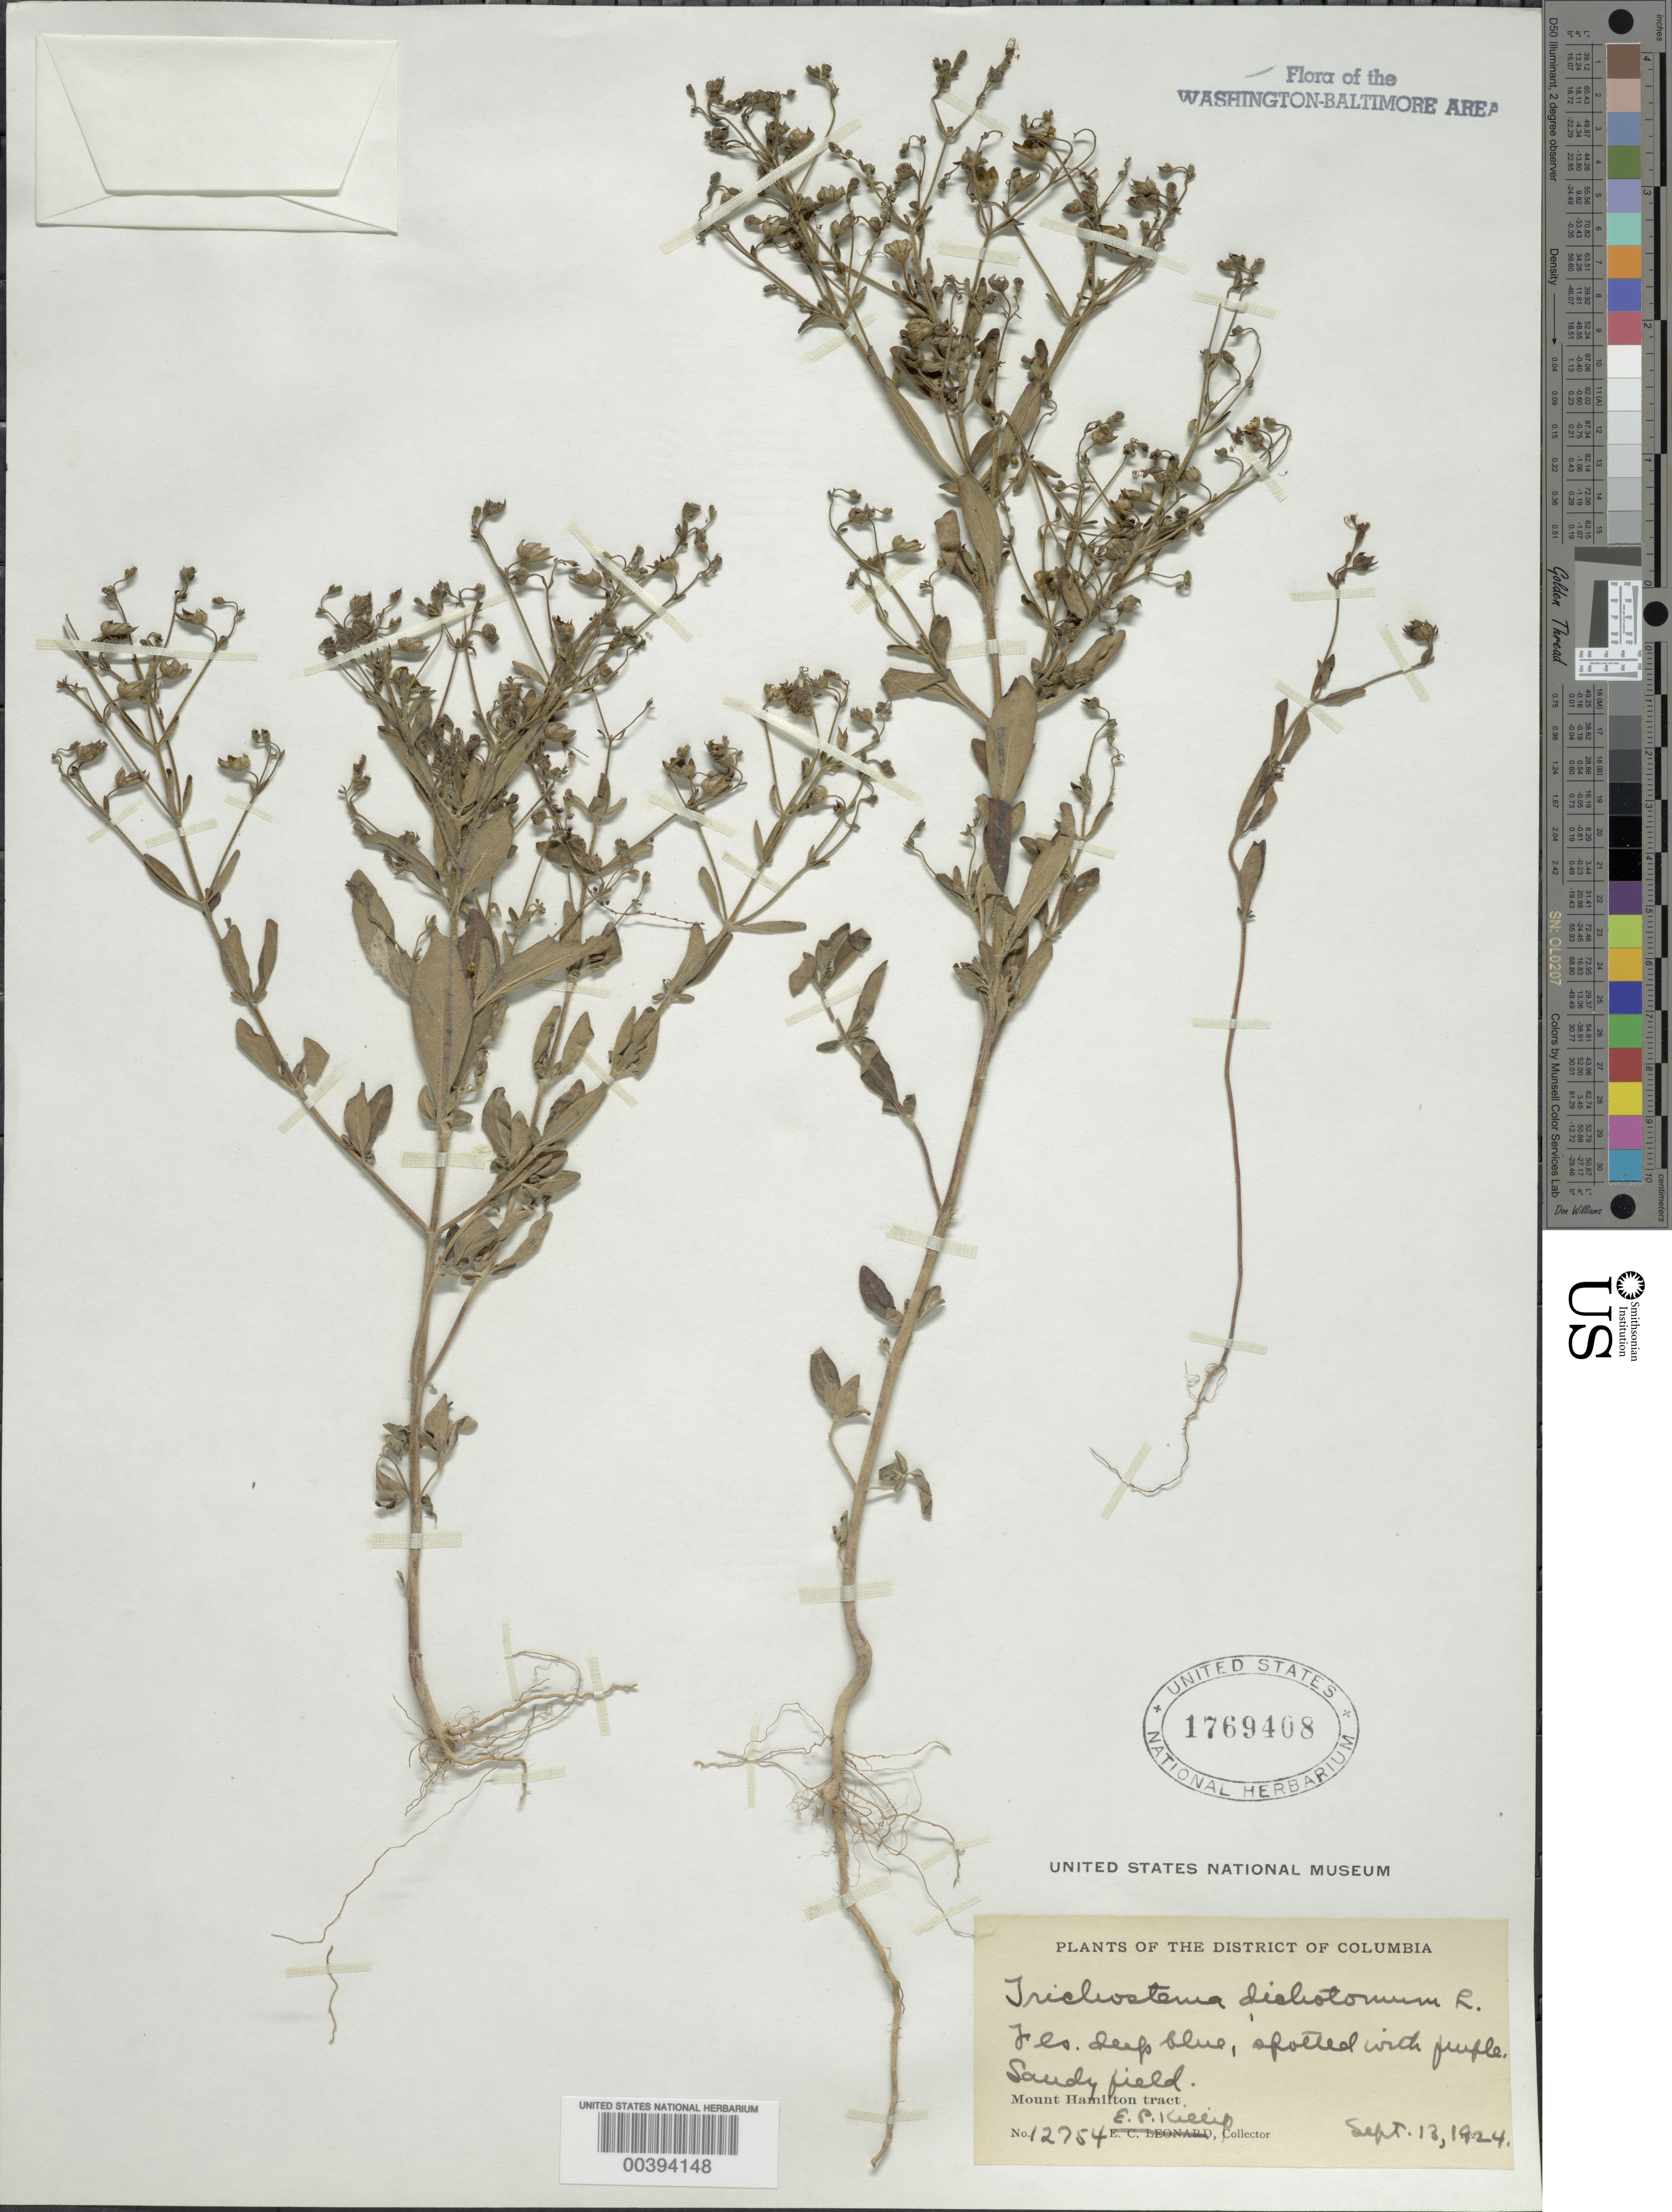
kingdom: Plantae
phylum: Tracheophyta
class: Magnoliopsida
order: Lamiales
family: Lamiaceae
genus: Trichostema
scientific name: Trichostema dichotomum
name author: L.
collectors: E. P. Killip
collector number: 12754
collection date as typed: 13 Sep 1924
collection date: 1924-09-13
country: United States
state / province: District of Columbia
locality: Mt. Hamilton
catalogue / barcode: US 1769408